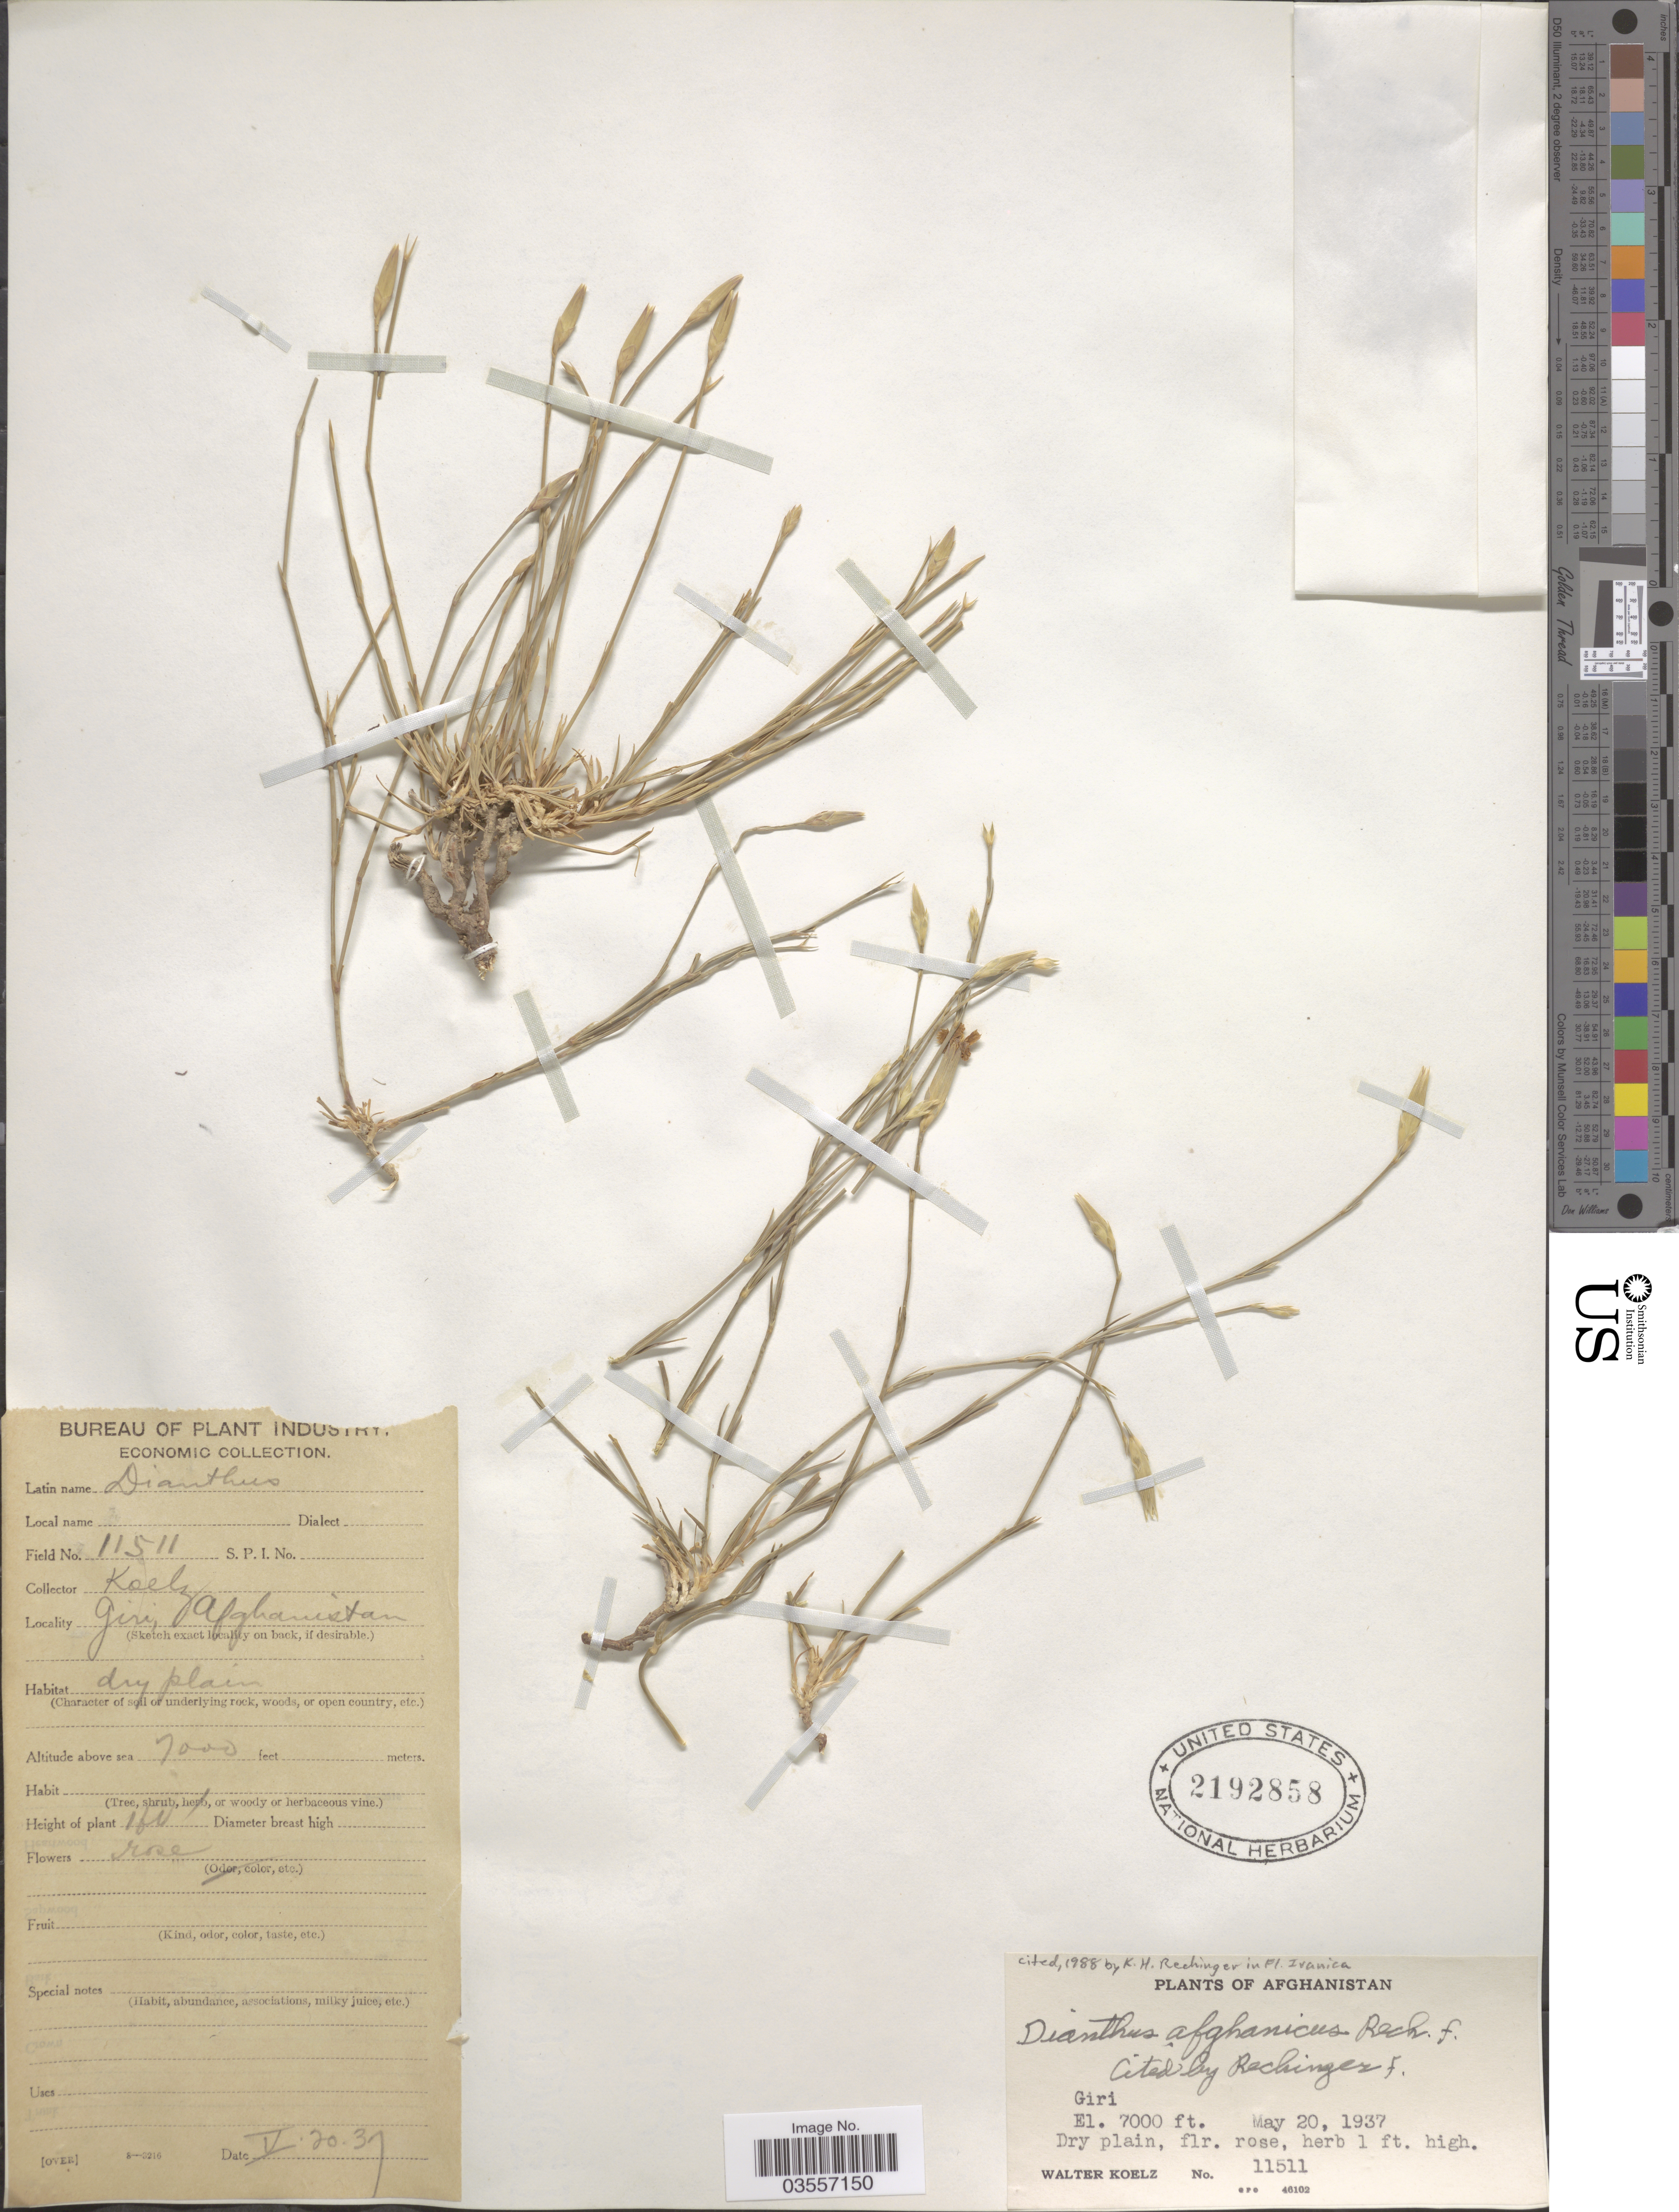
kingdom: Plantae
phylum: Tracheophyta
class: Magnoliopsida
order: Caryophyllales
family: Caryophyllaceae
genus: Dianthus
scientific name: Dianthus afghanicus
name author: Rech. f.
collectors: W. N. Koelz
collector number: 11511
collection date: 1937-05-20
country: Afghanistan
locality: Giri.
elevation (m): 2134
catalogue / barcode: US 2192858